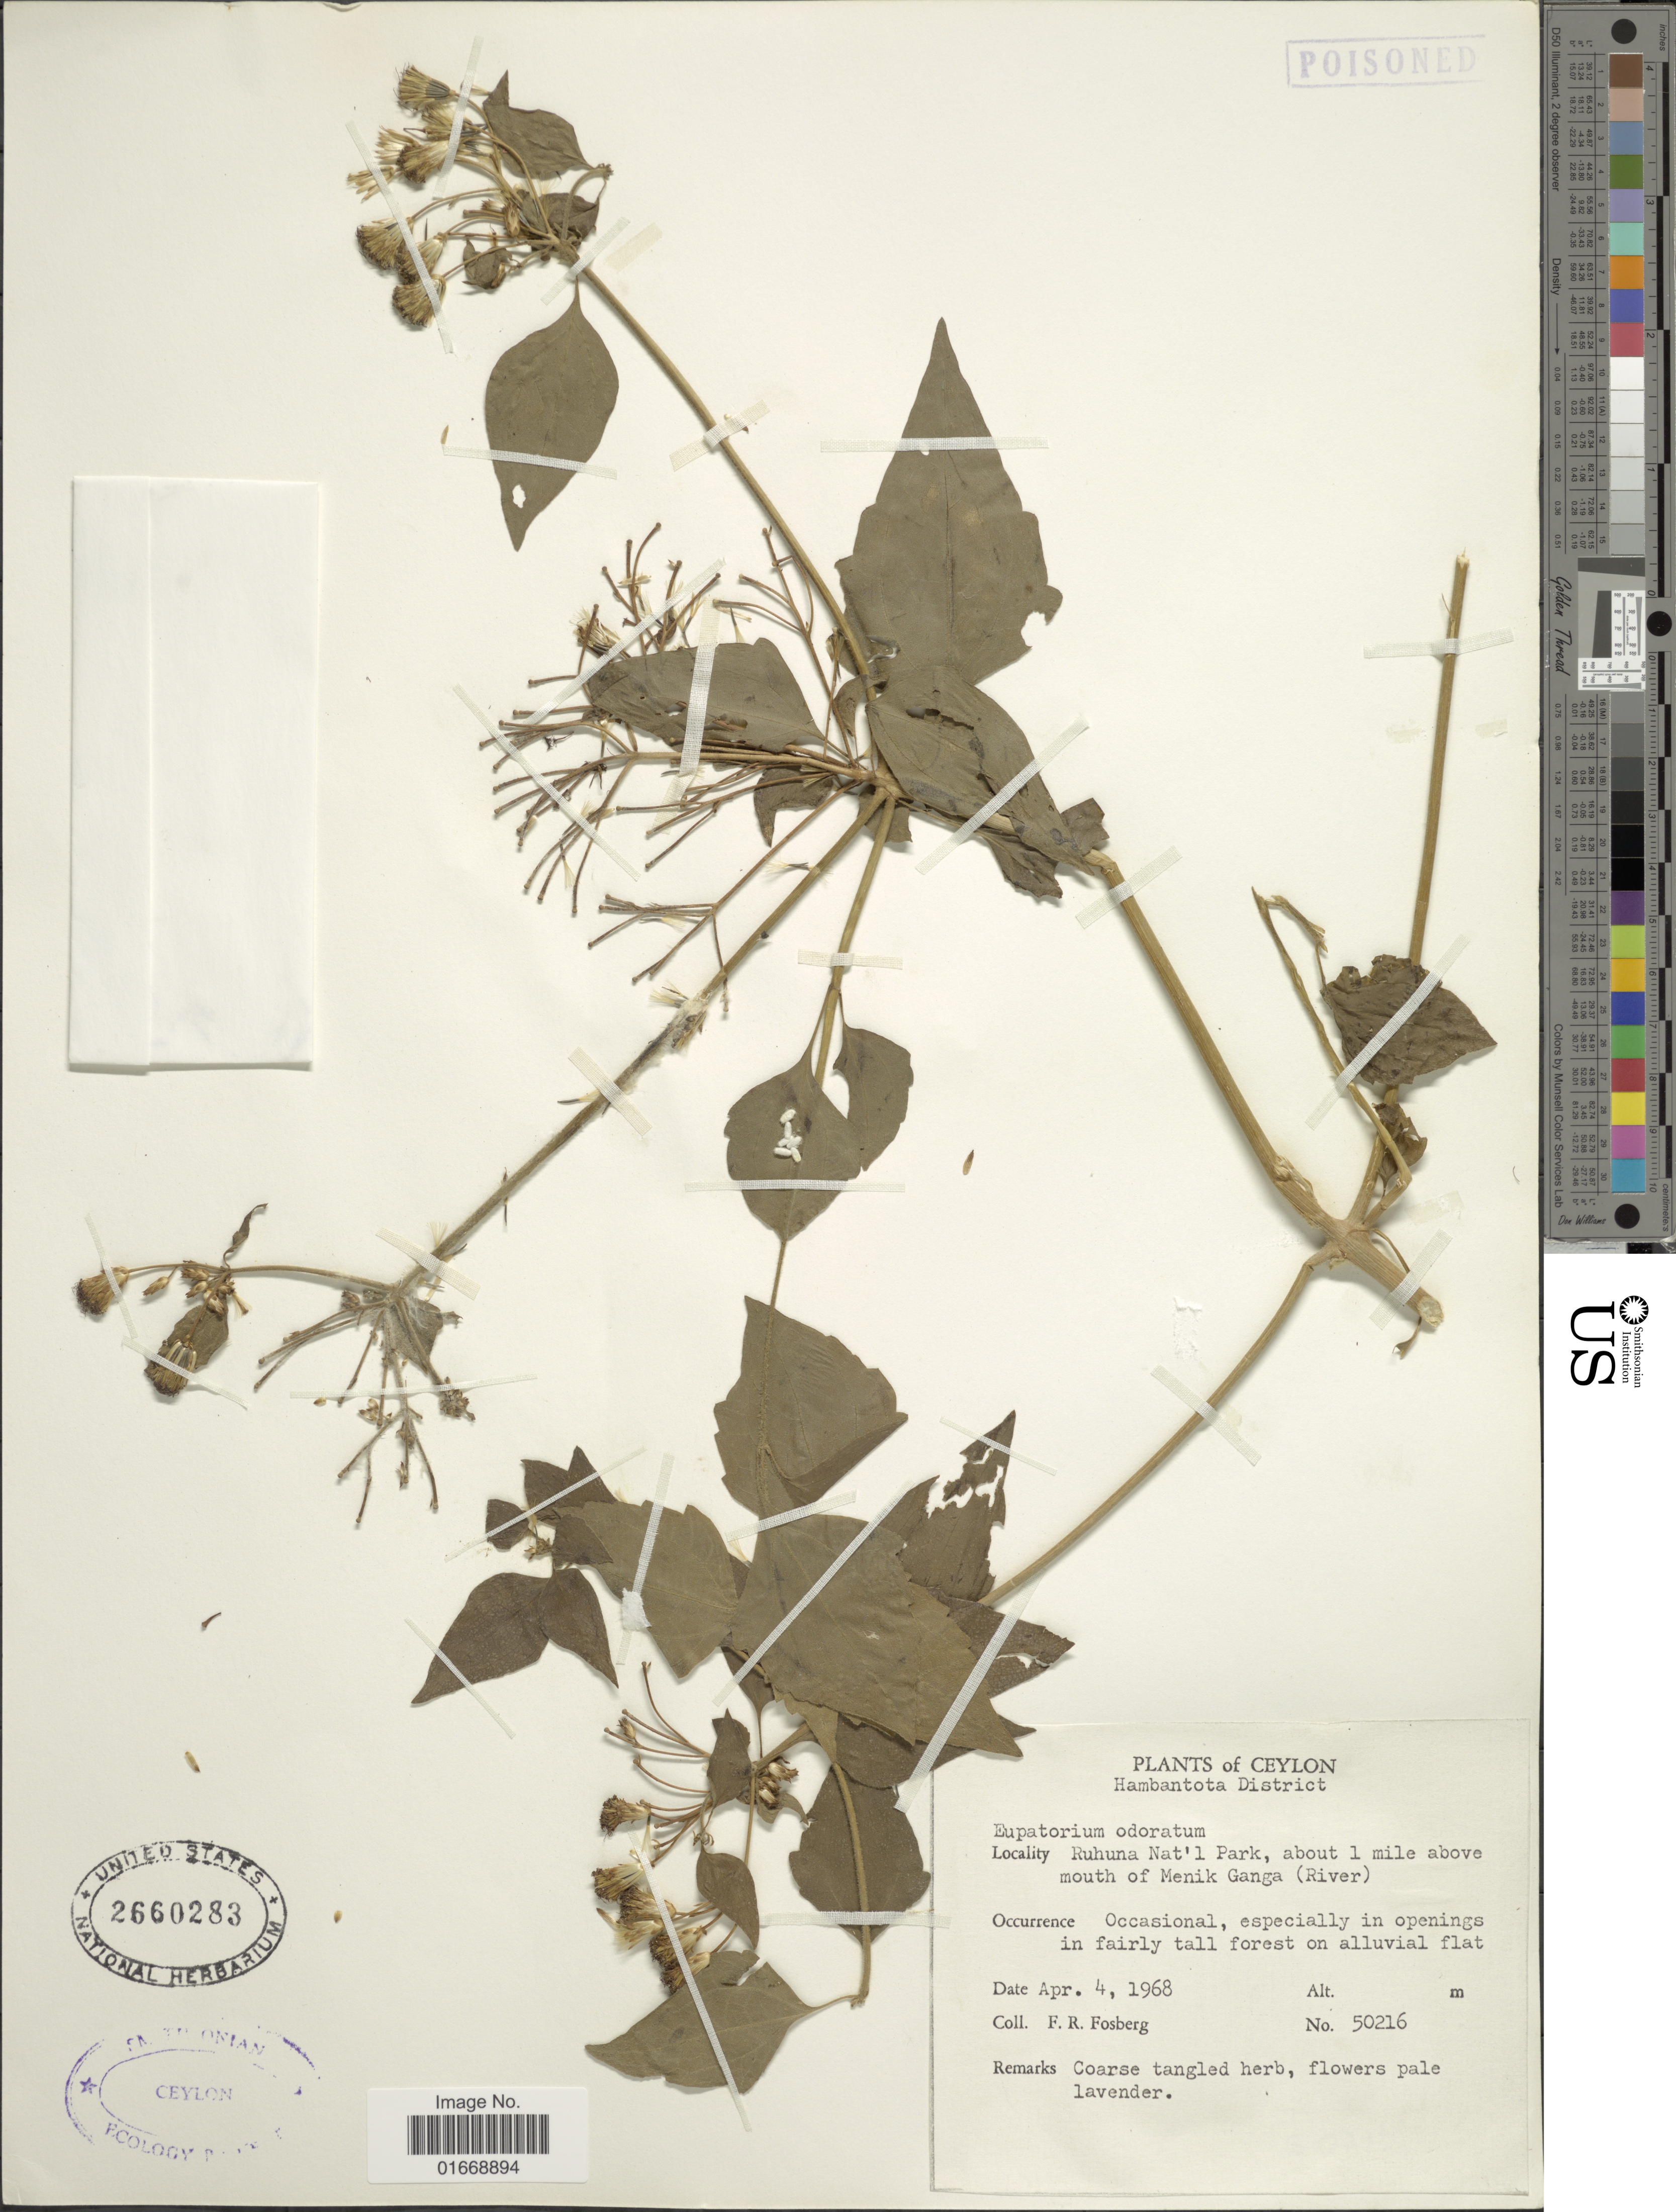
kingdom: Plantae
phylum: Tracheophyta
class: Magnoliopsida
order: Asterales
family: Asteraceae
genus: Chromolaena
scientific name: Chromolaena odorata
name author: (L.) R.M. King & H. Rob.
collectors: F. R. Fosberg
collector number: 50216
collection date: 1968-04-04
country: Sri Lanka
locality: Ceylon, Hambantota District, Ruhun Nat'l Park, about 1 mile above mouth of menik Ganga (River)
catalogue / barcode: US 2660283